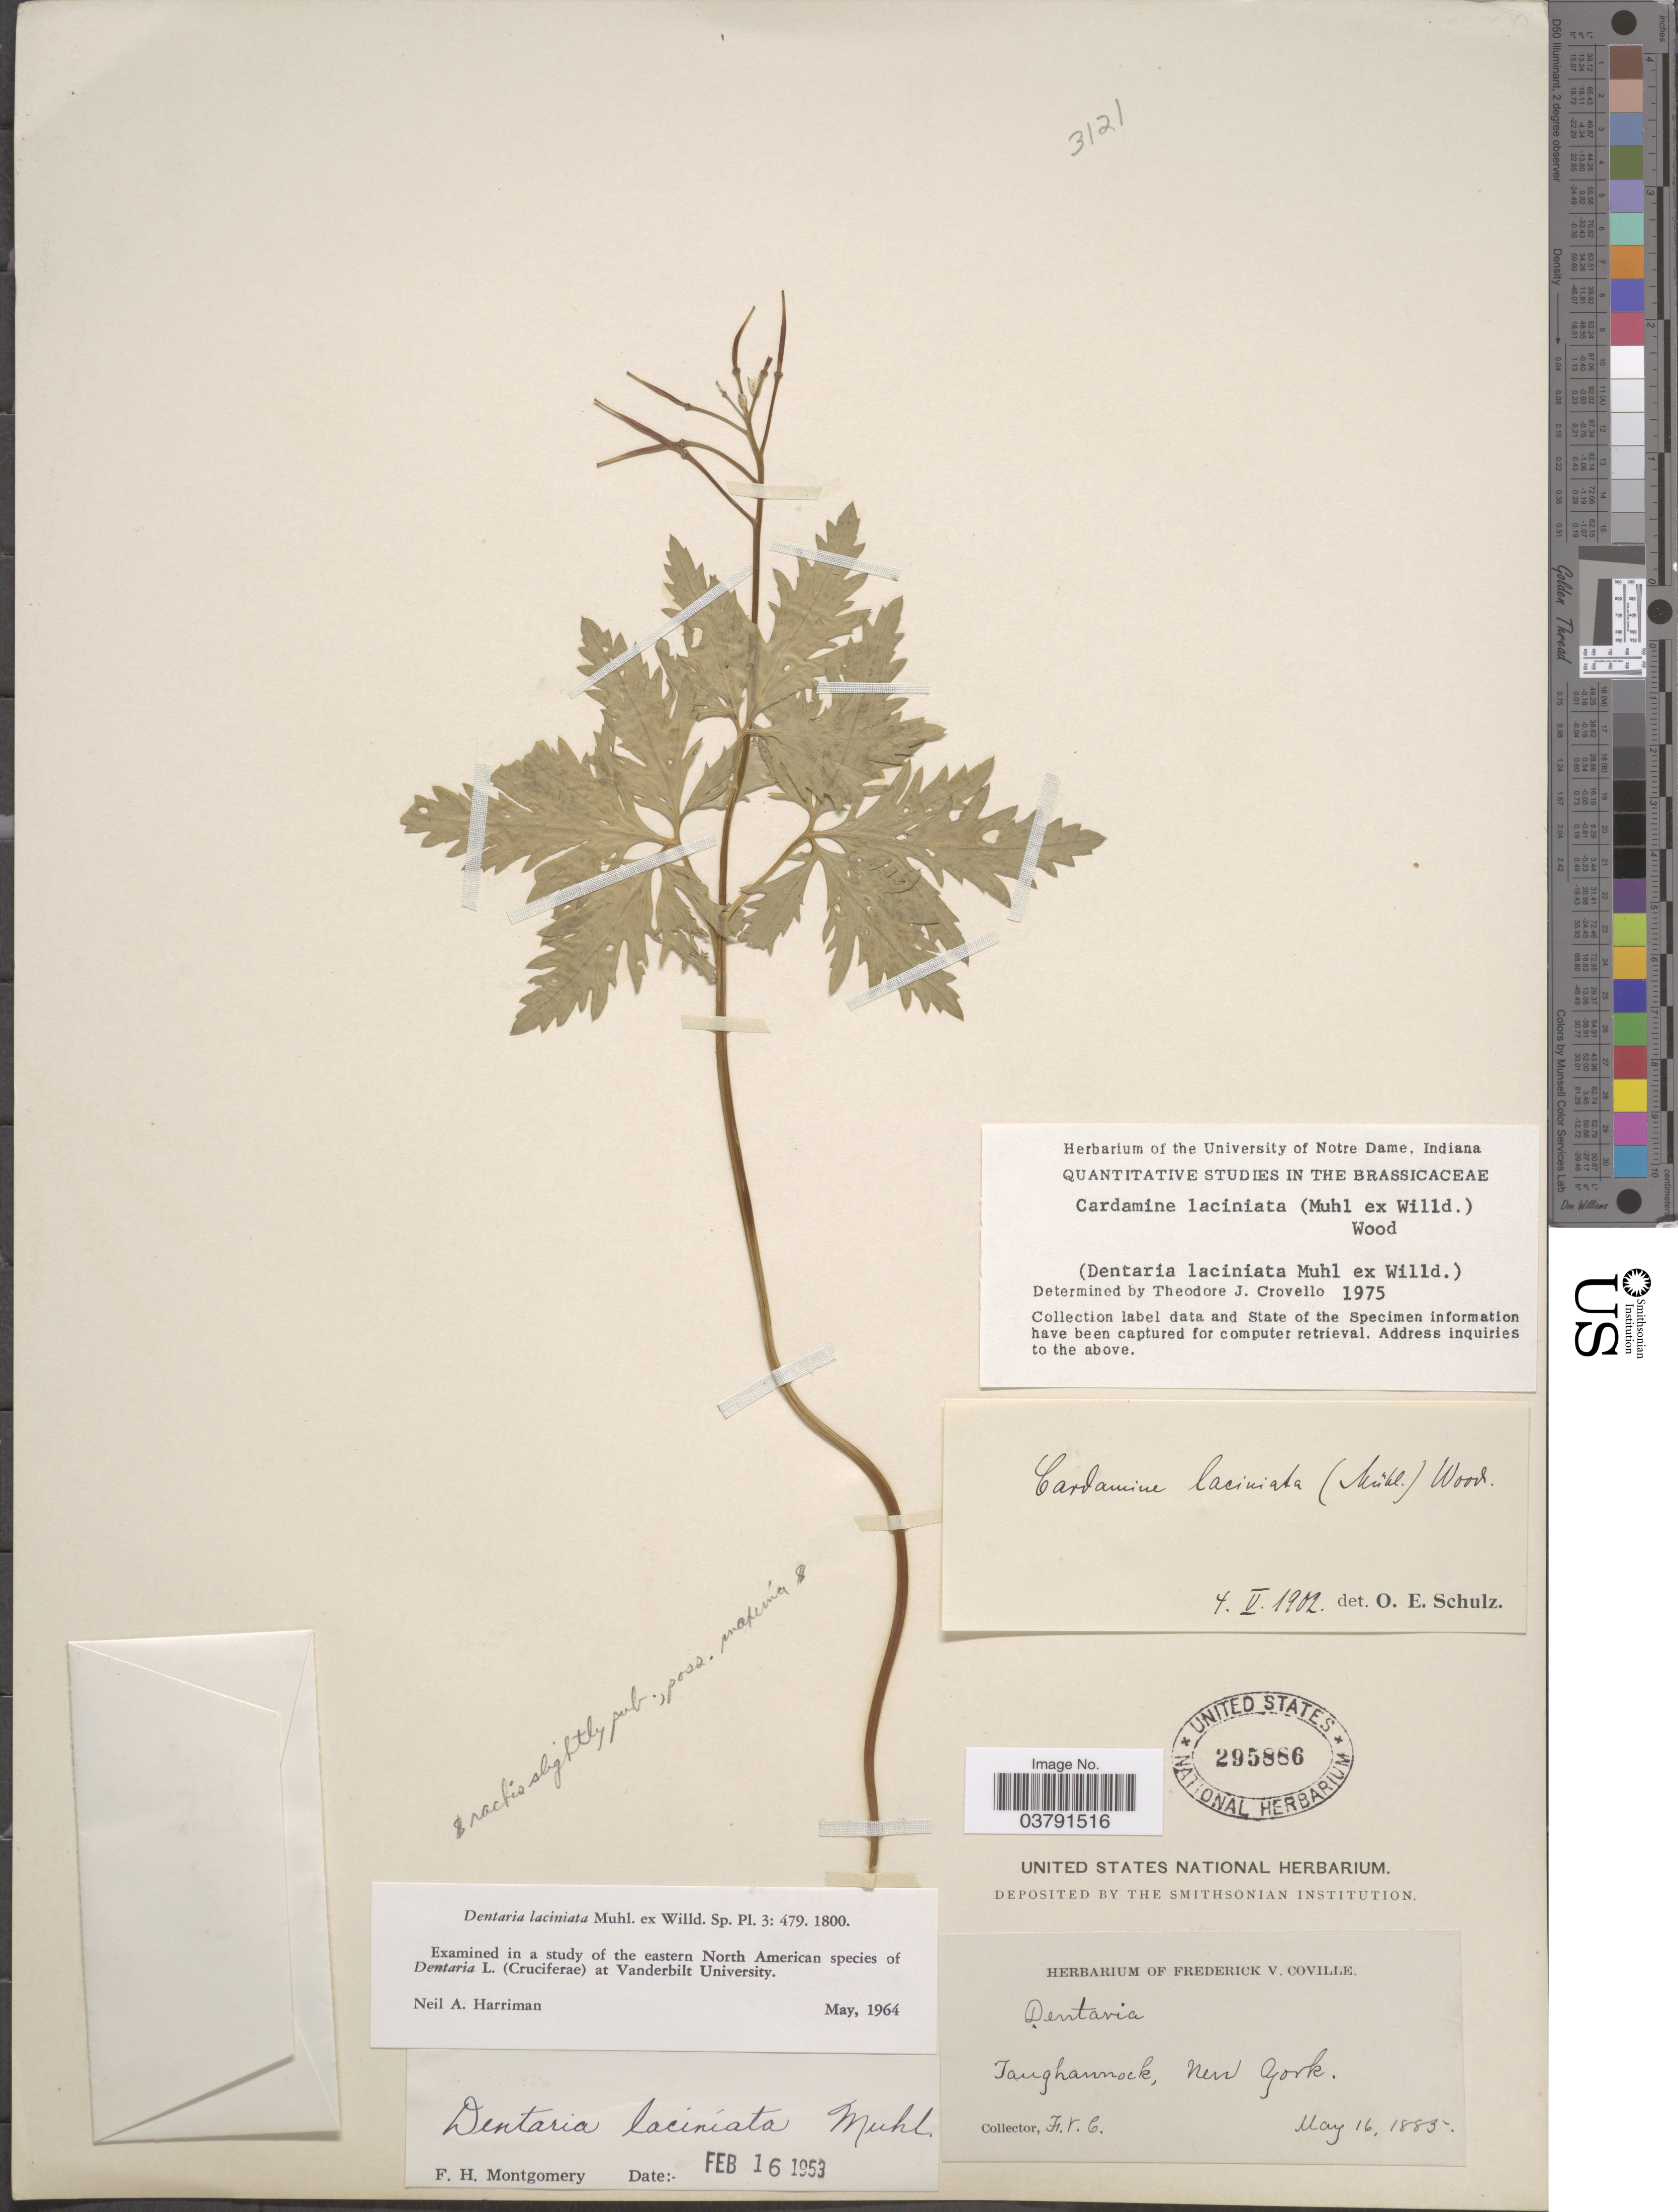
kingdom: Plantae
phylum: Tracheophyta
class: Magnoliopsida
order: Brassicales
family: Brassicaceae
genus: Dentaria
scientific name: Dentaria laciniata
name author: Muhl.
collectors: F. V. Coville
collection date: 1885-05-16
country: United States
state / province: New York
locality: Taughannock.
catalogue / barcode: US 295886